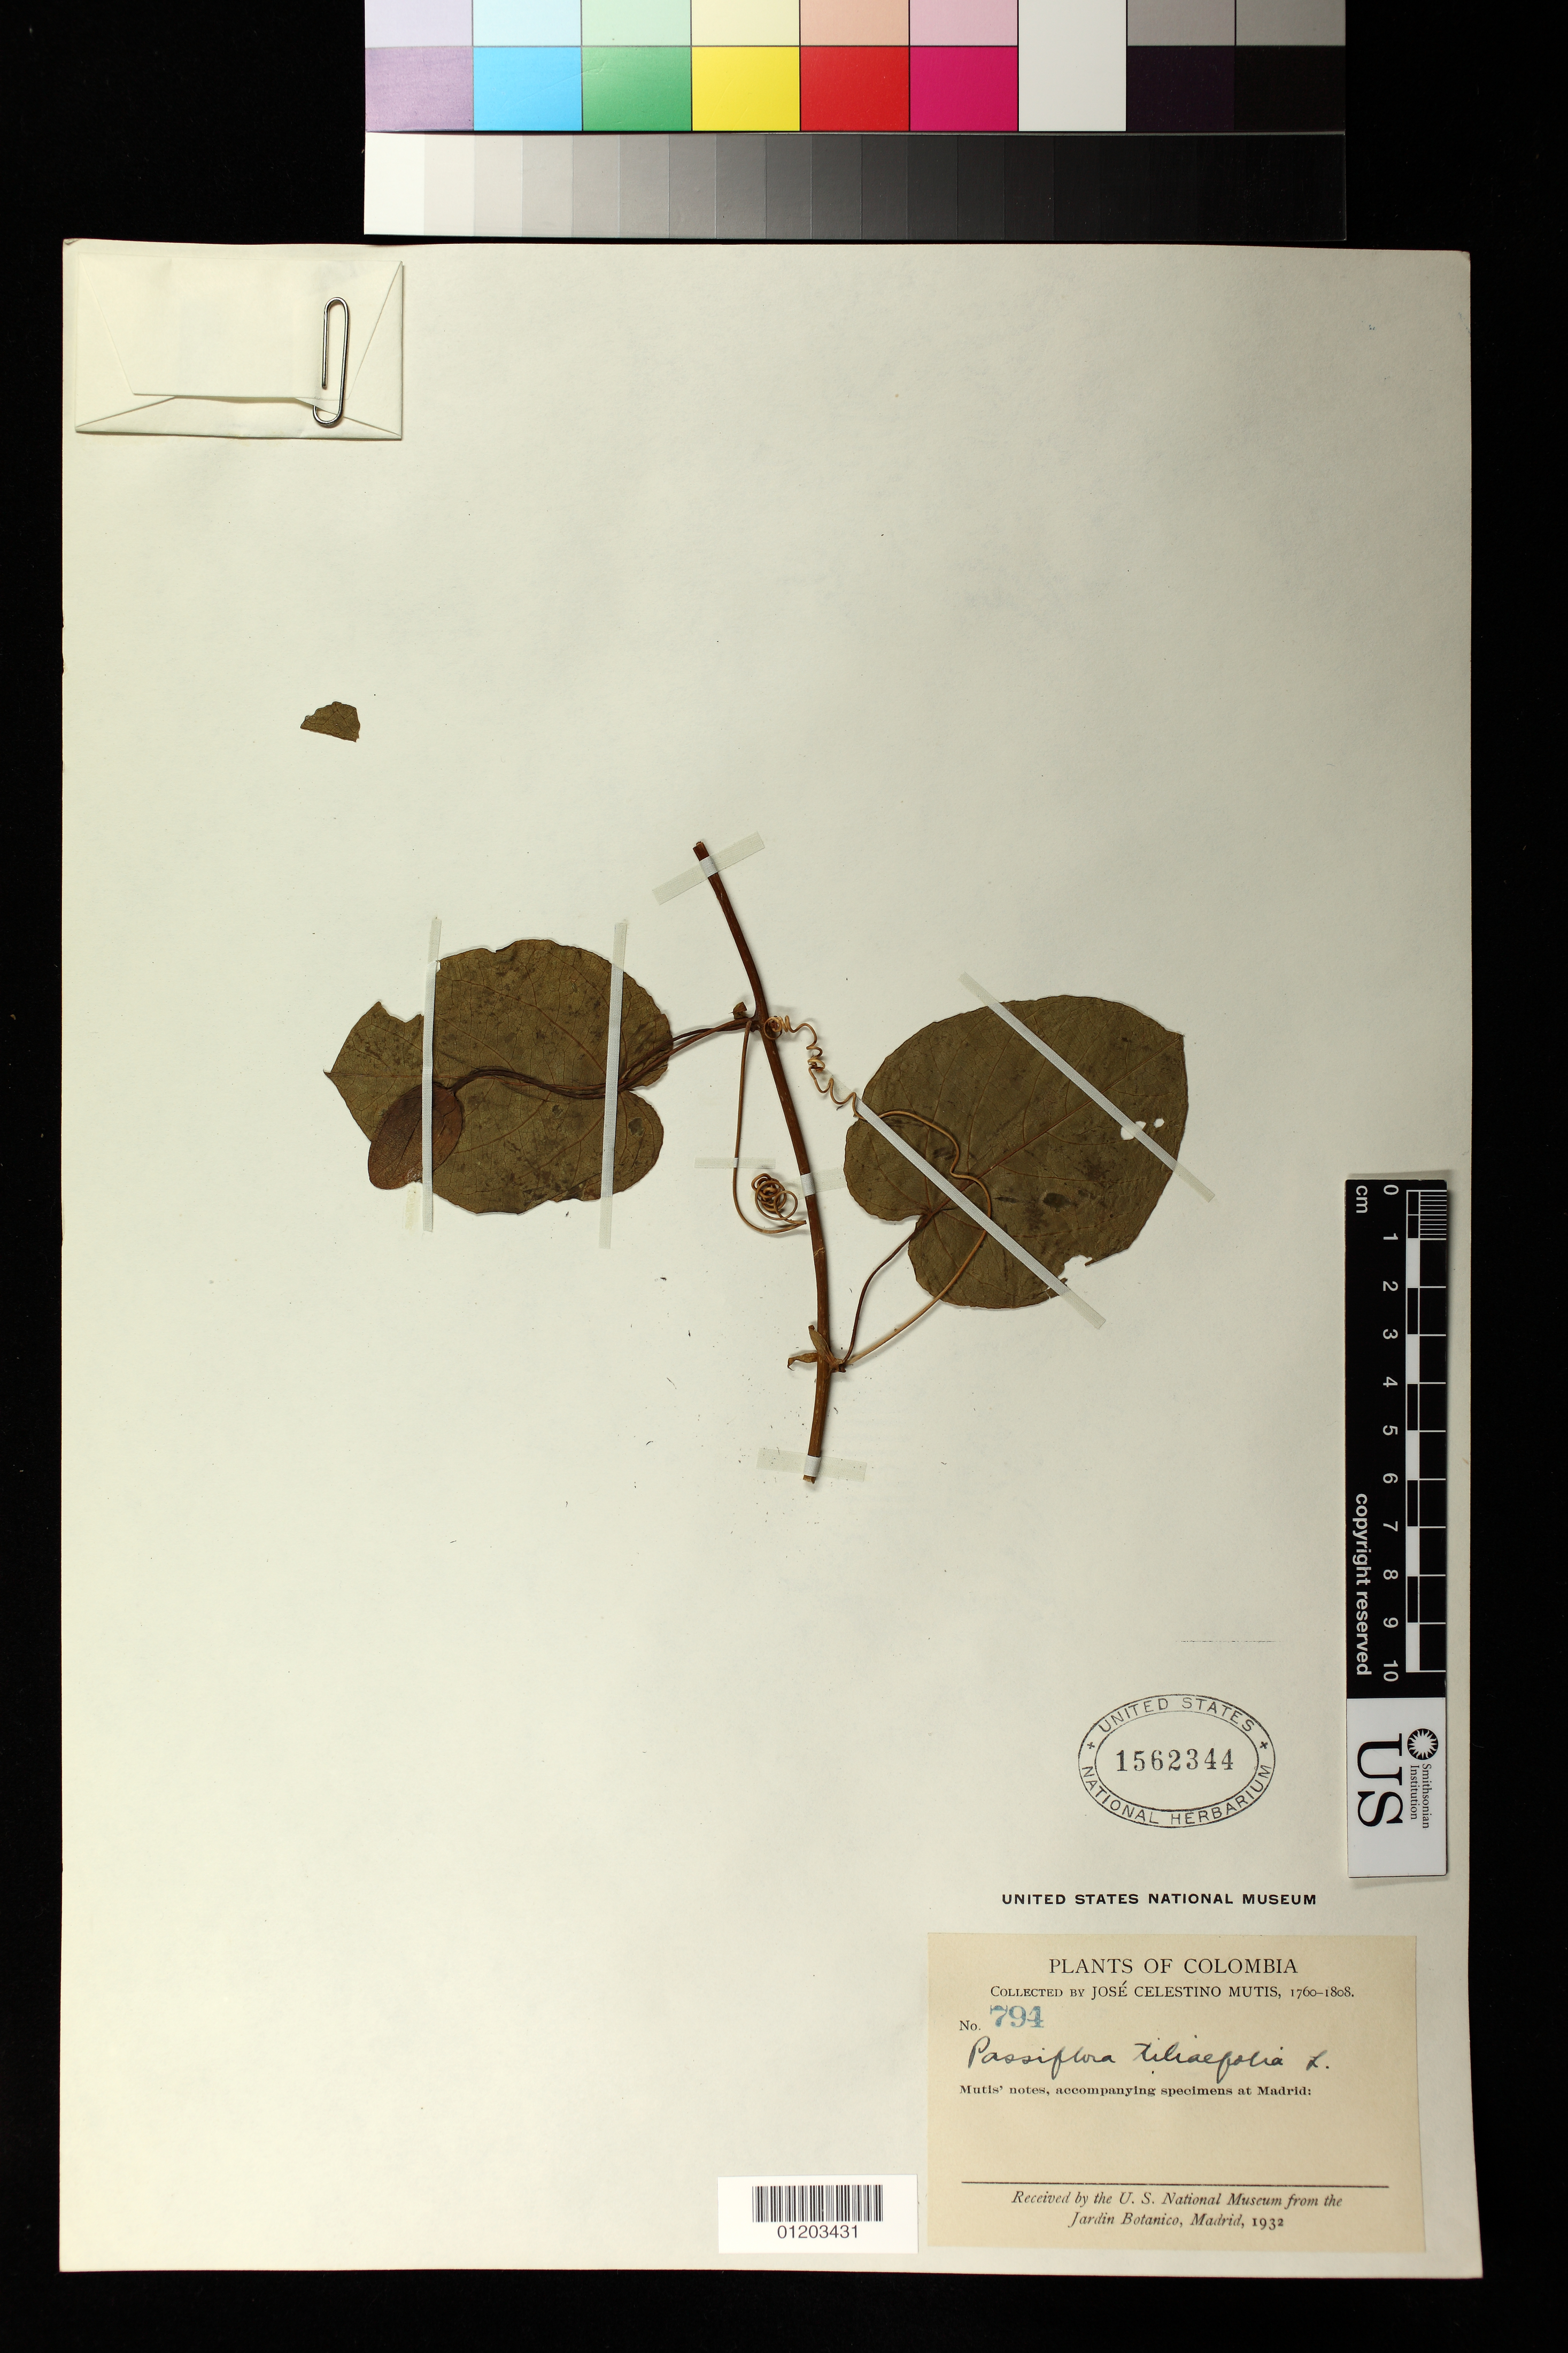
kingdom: Plantae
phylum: Tracheophyta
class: Magnoliopsida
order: Malpighiales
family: Passifloraceae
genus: Passiflora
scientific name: Passiflora tiliifolia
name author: L.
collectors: J. C. B. Mutis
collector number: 794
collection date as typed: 1760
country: Colombia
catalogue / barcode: US 1562344